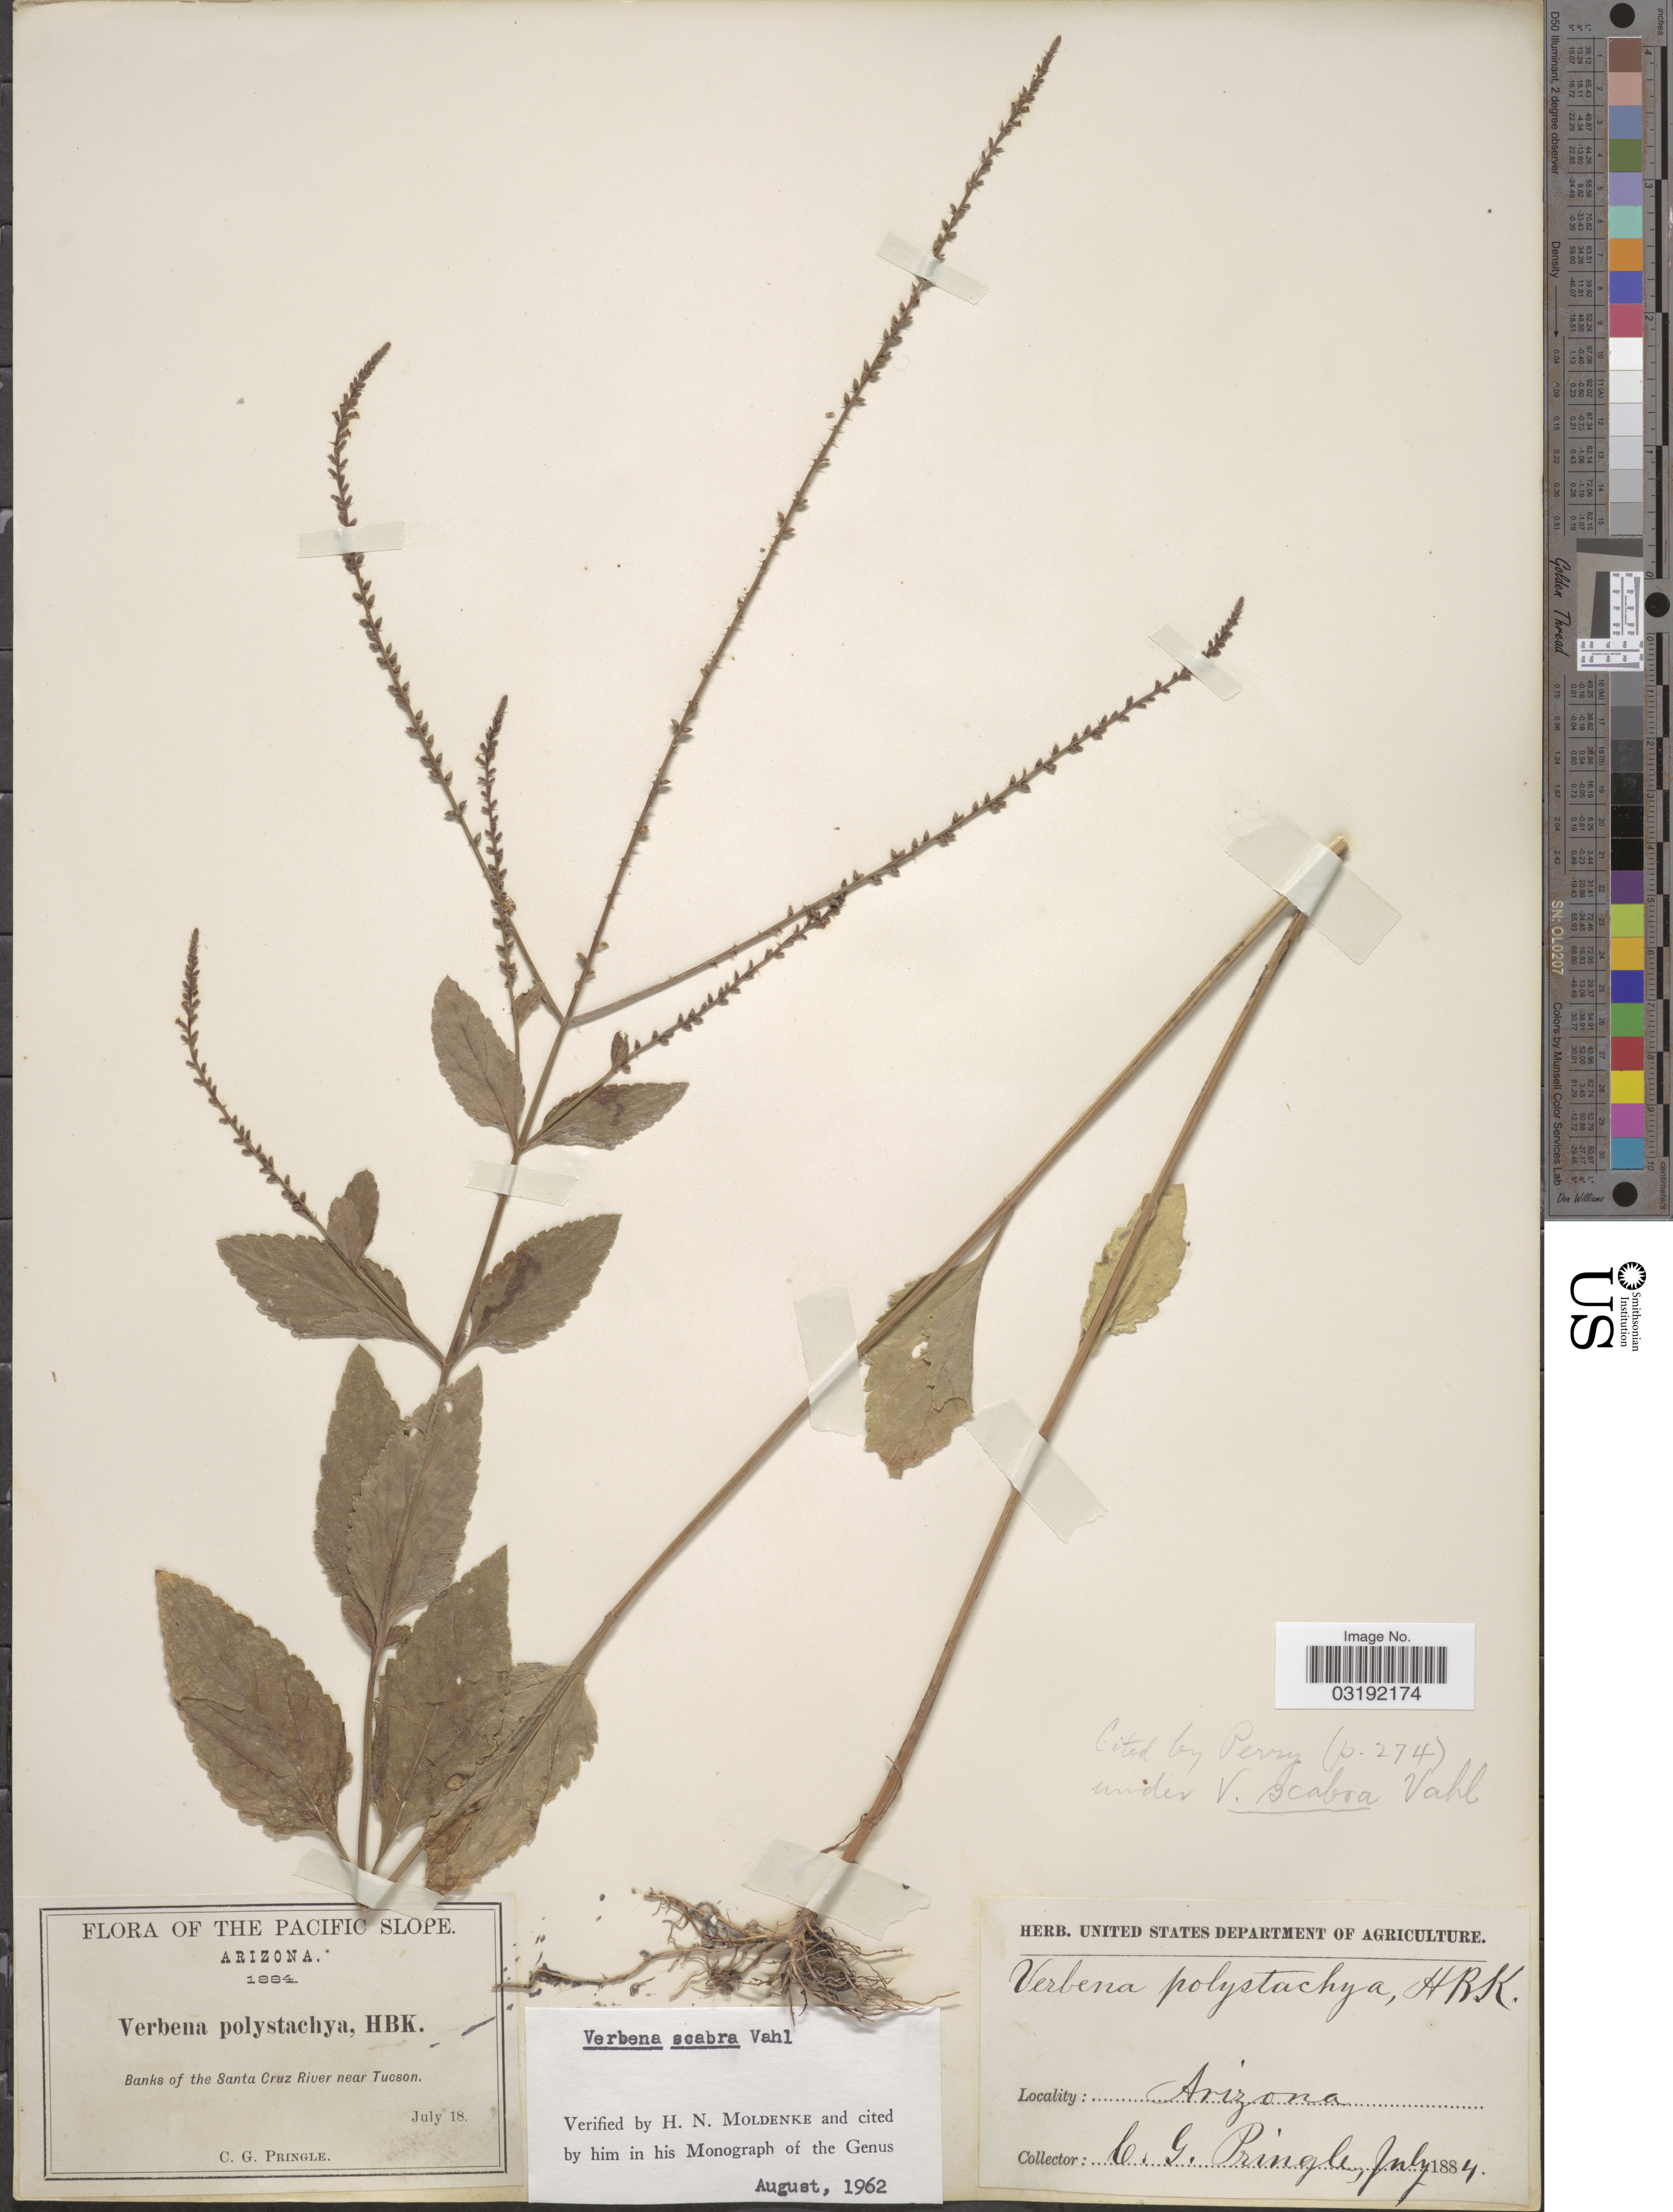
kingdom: Plantae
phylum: Tracheophyta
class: Magnoliopsida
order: Lamiales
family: Verbenaceae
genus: Verbena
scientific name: Verbena scabra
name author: Vahl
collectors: C. G. Pringle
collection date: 1884-07-18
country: United States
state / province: Arizona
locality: The Pacific Slope. Banks of the Santa Cruz River near Tucson.